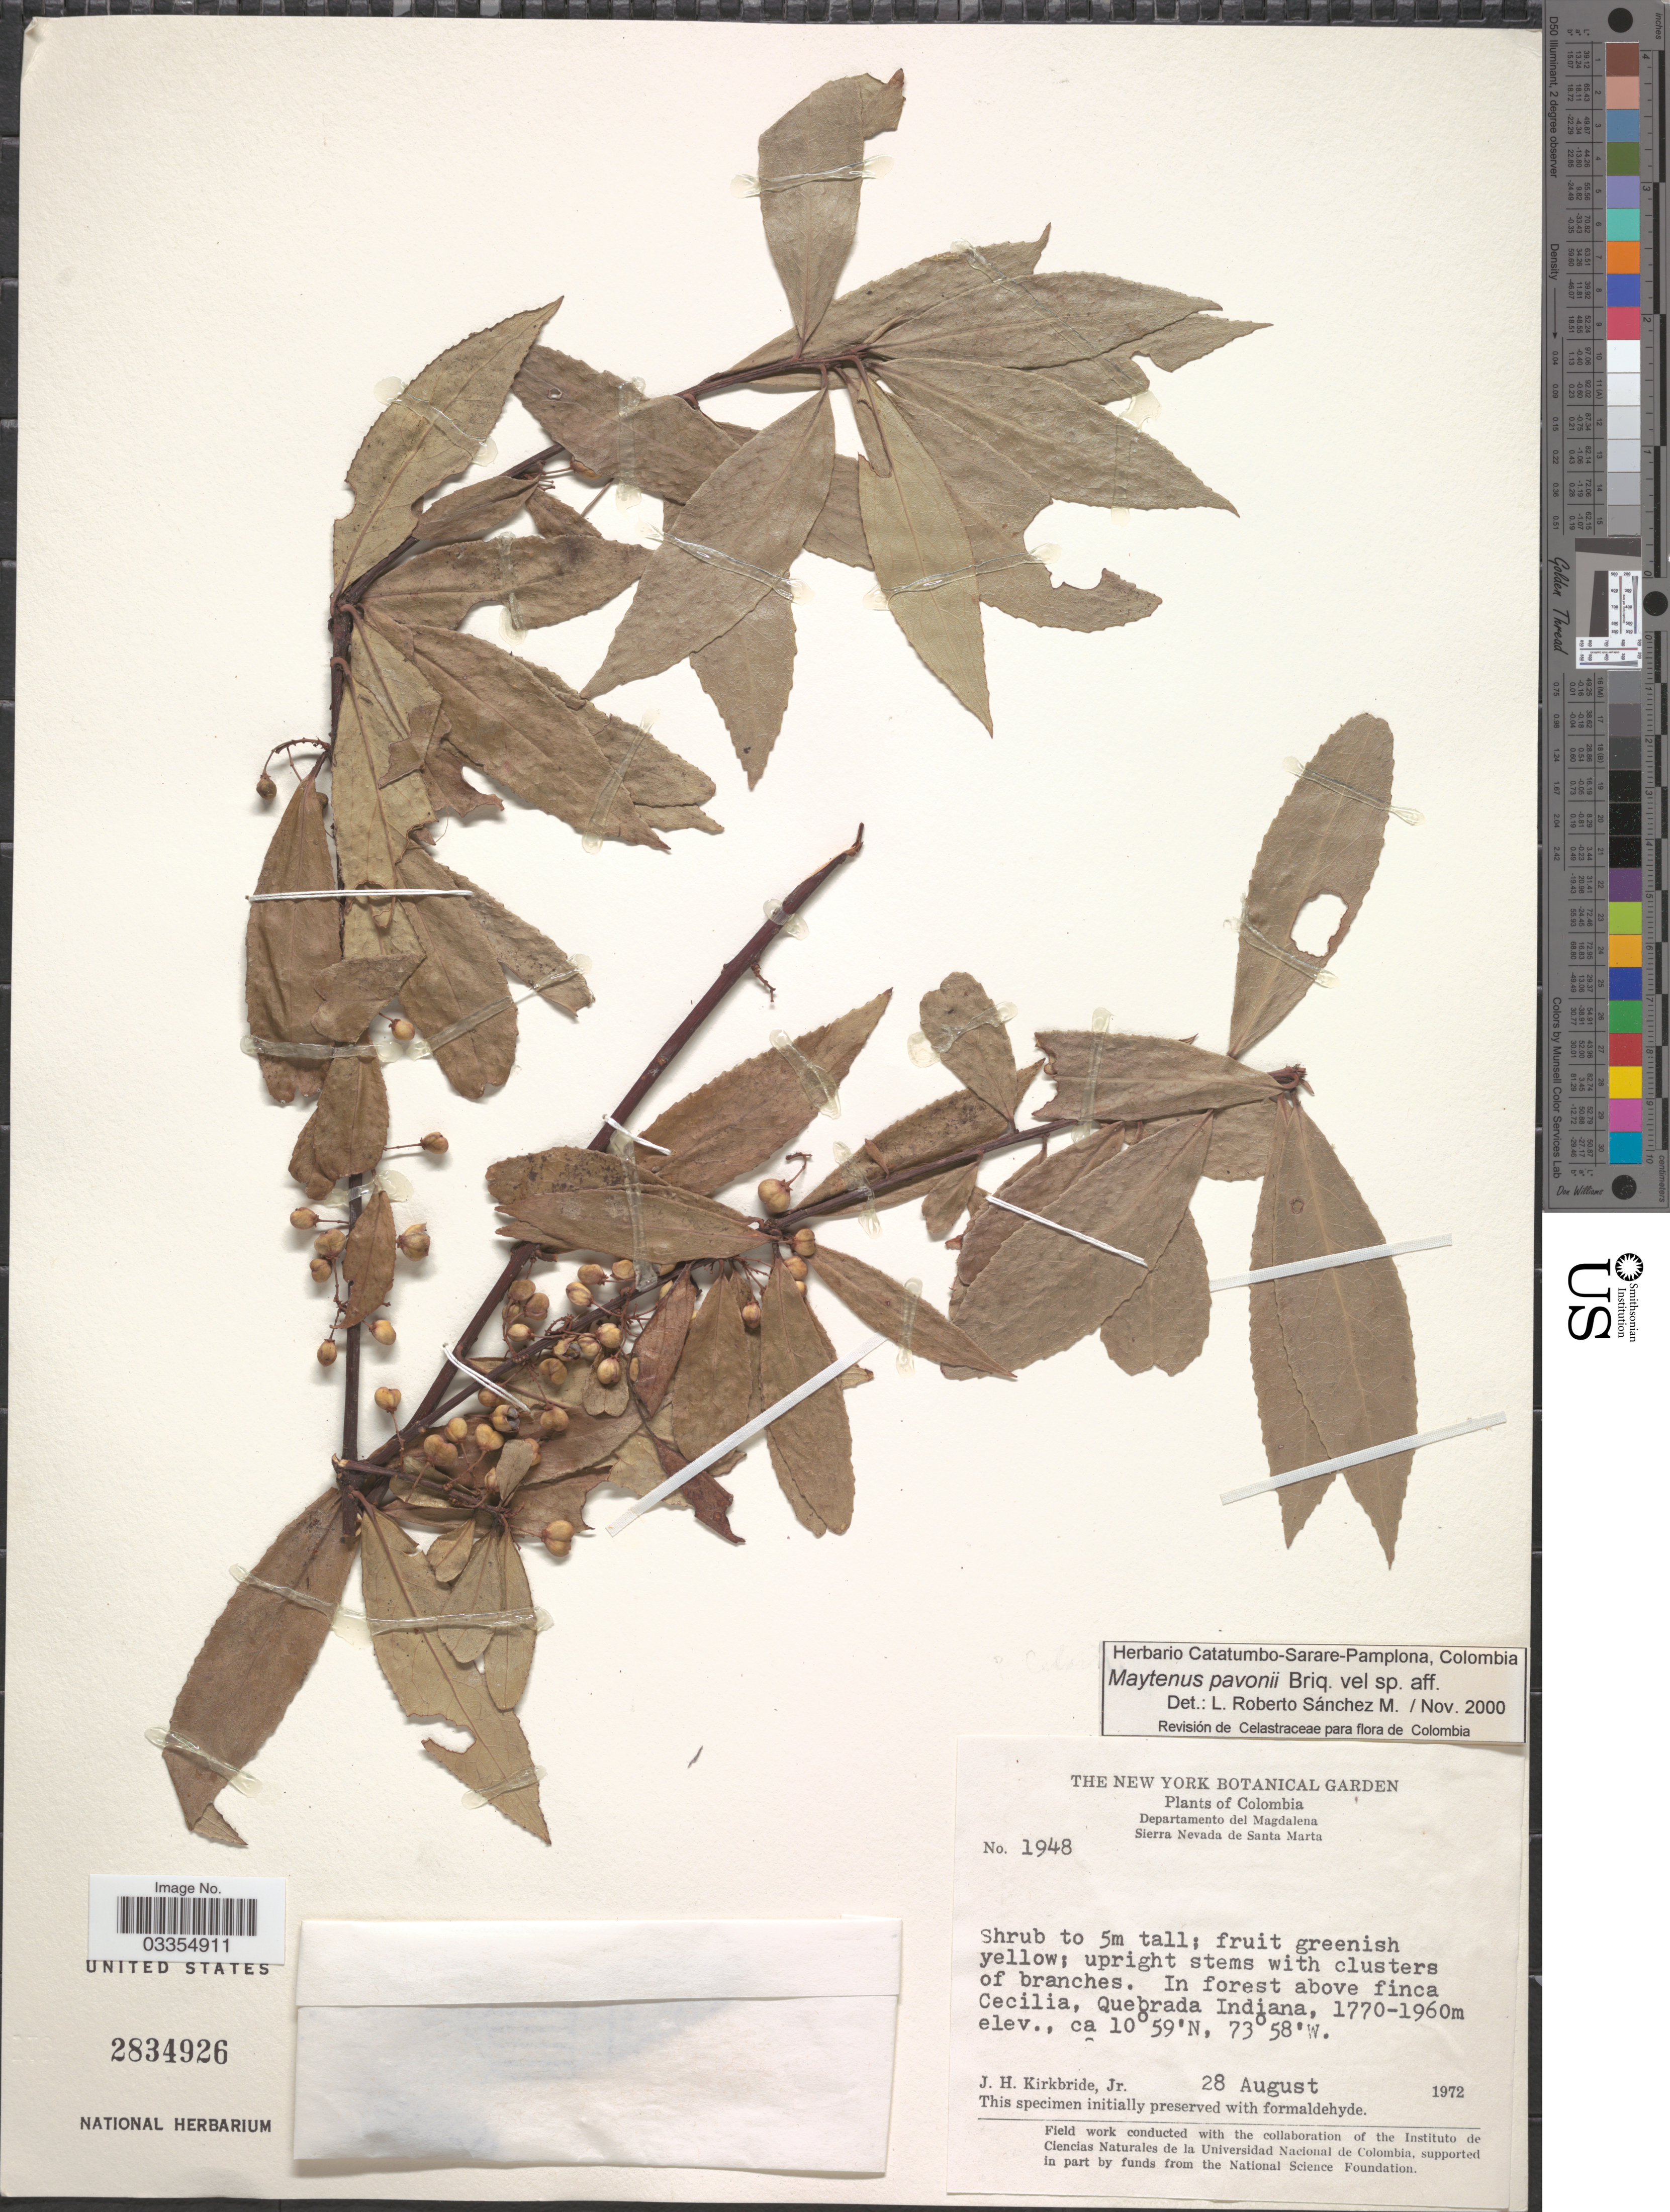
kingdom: Plantae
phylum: Tracheophyta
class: Magnoliopsida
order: Celastrales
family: Celastraceae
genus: Maytenus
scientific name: Maytenus pavonii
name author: Briq.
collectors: J. H. Kirkbride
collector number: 1948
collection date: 1972-08-28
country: Colombia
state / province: Magdalena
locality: Departamento del Magdalena. Sierrra Nevada de Santa Marta. In forest above finca Cecilia, Quebrada Indiana.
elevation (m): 1770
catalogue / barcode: US 2834926